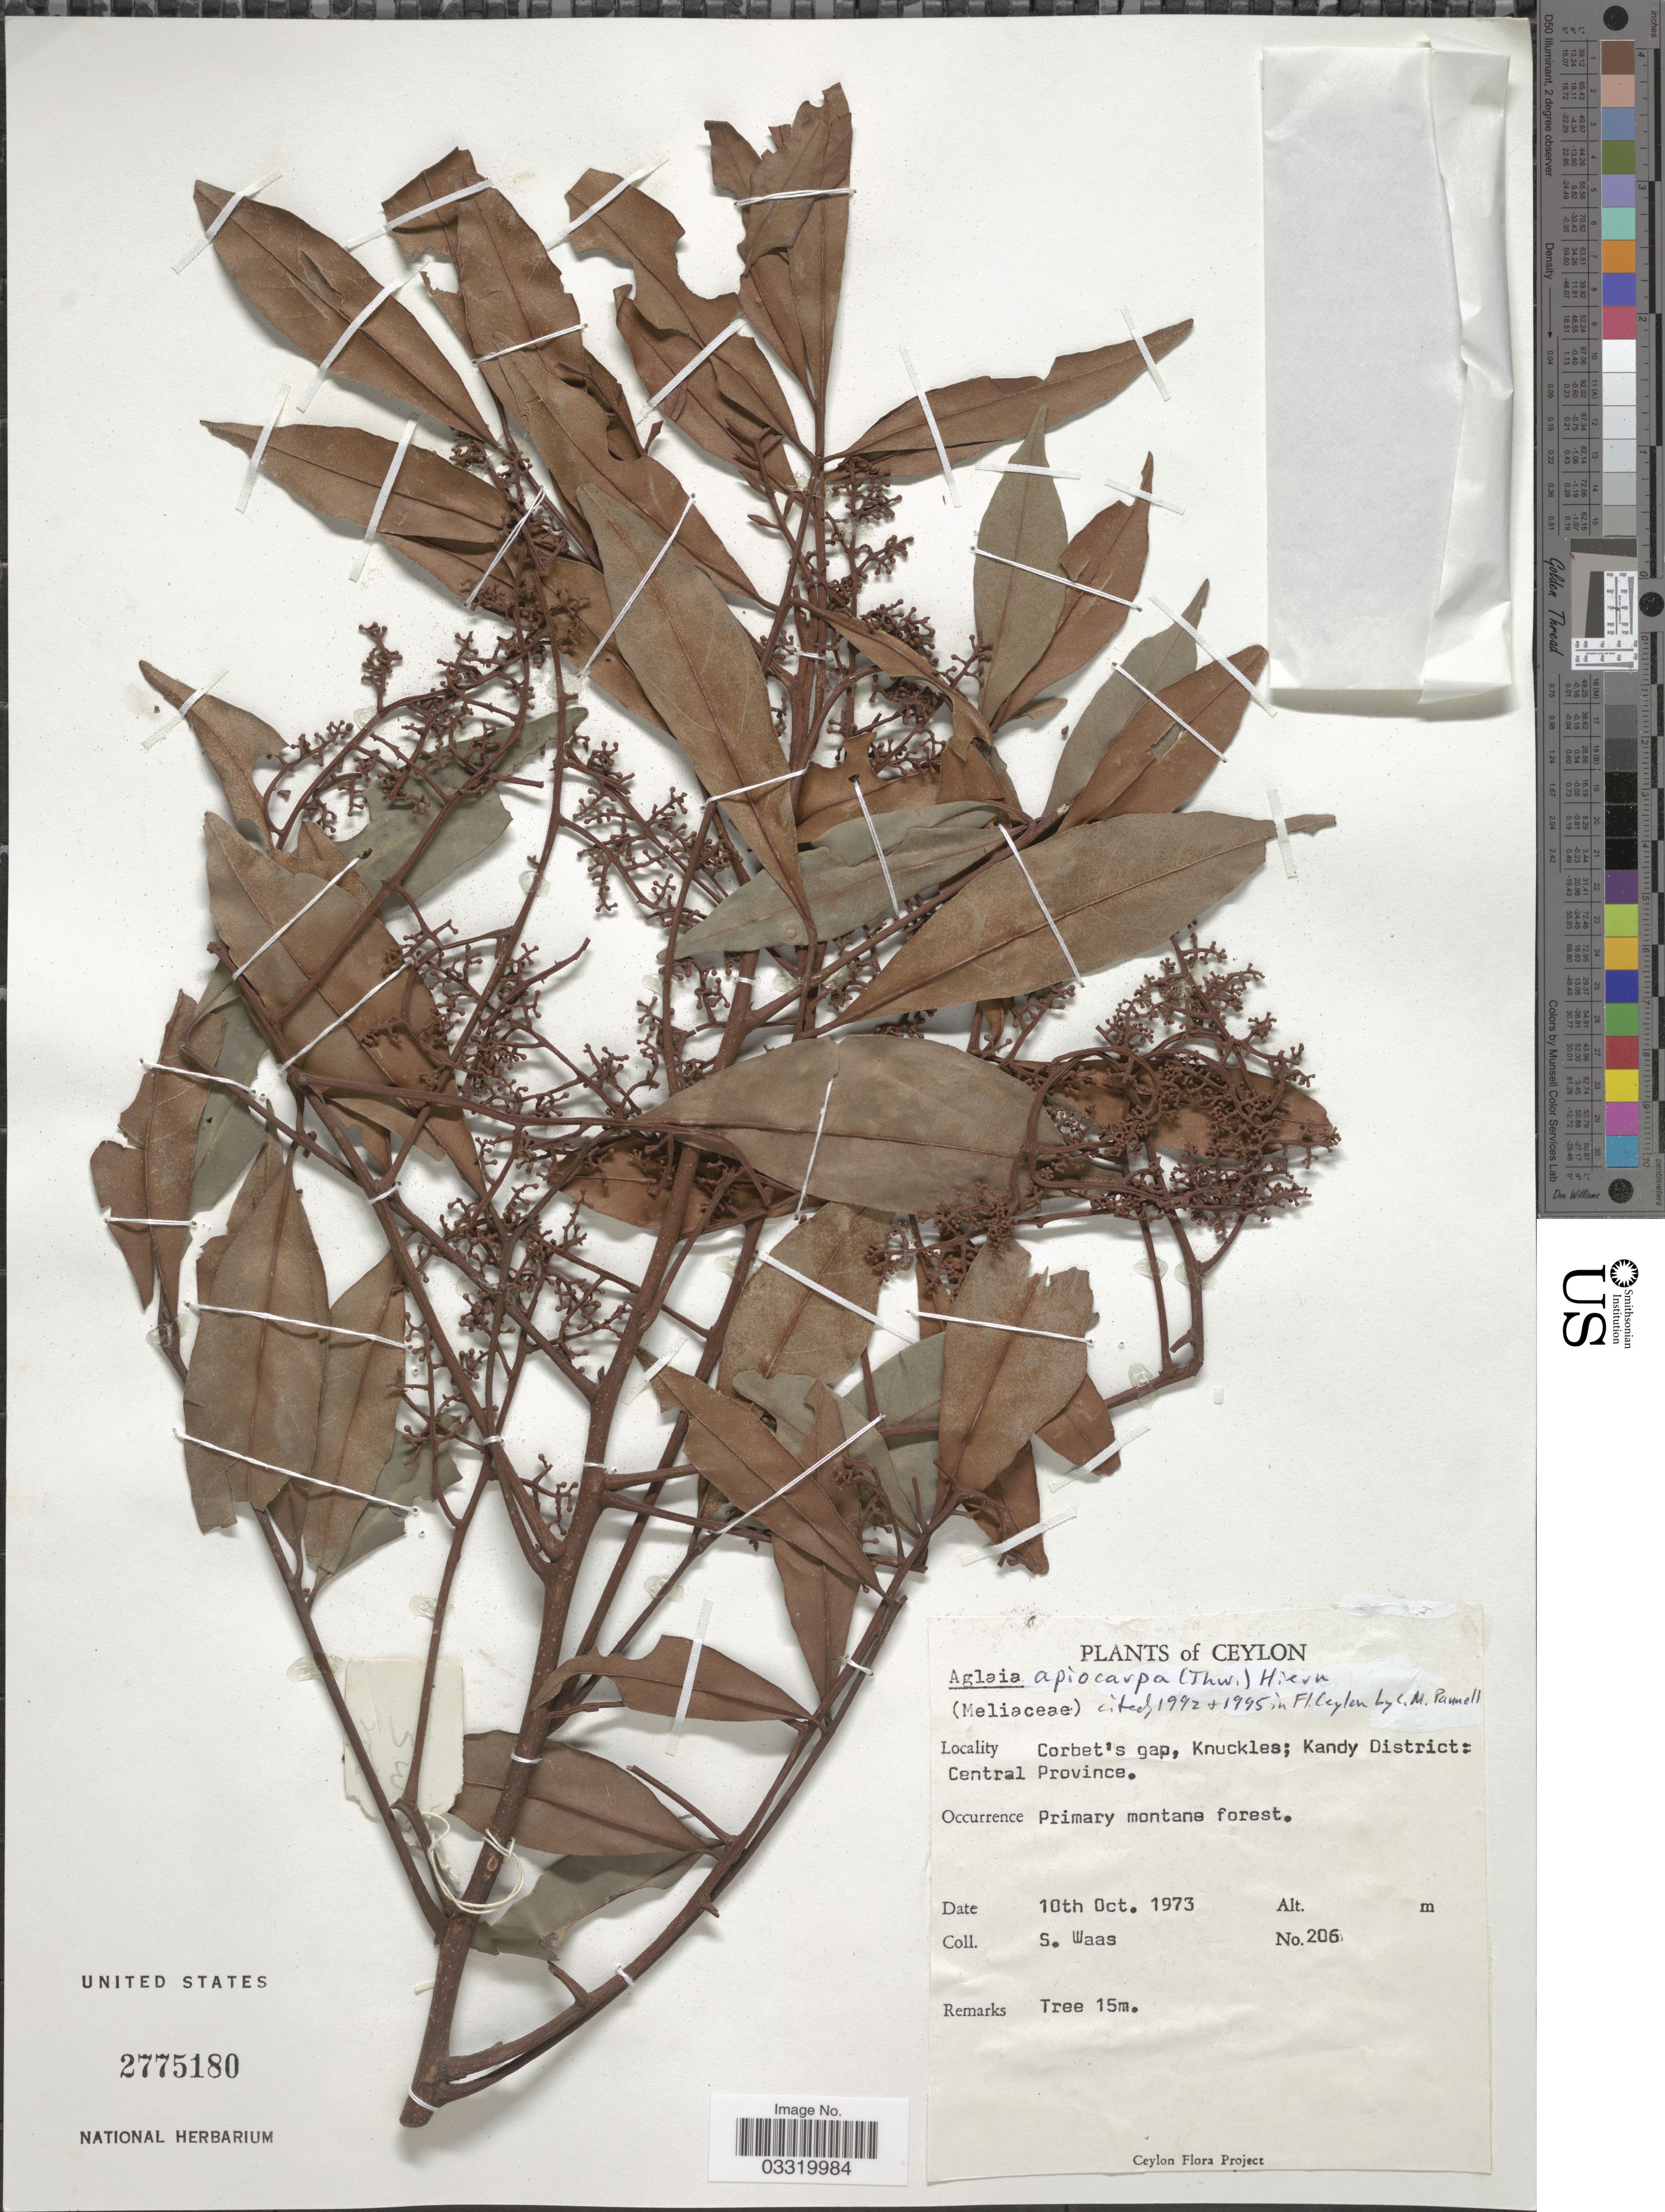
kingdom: Plantae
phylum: Tracheophyta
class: Magnoliopsida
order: Sapindales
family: Meliaceae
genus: Aglaia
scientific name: Aglaia apiocarpa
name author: Hiern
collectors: S. Waas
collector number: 206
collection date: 1973-10-10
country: Sri Lanka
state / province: Central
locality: Ceylon. Corbet's gap, Knuckles; Kandy District.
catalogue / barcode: US 2775180